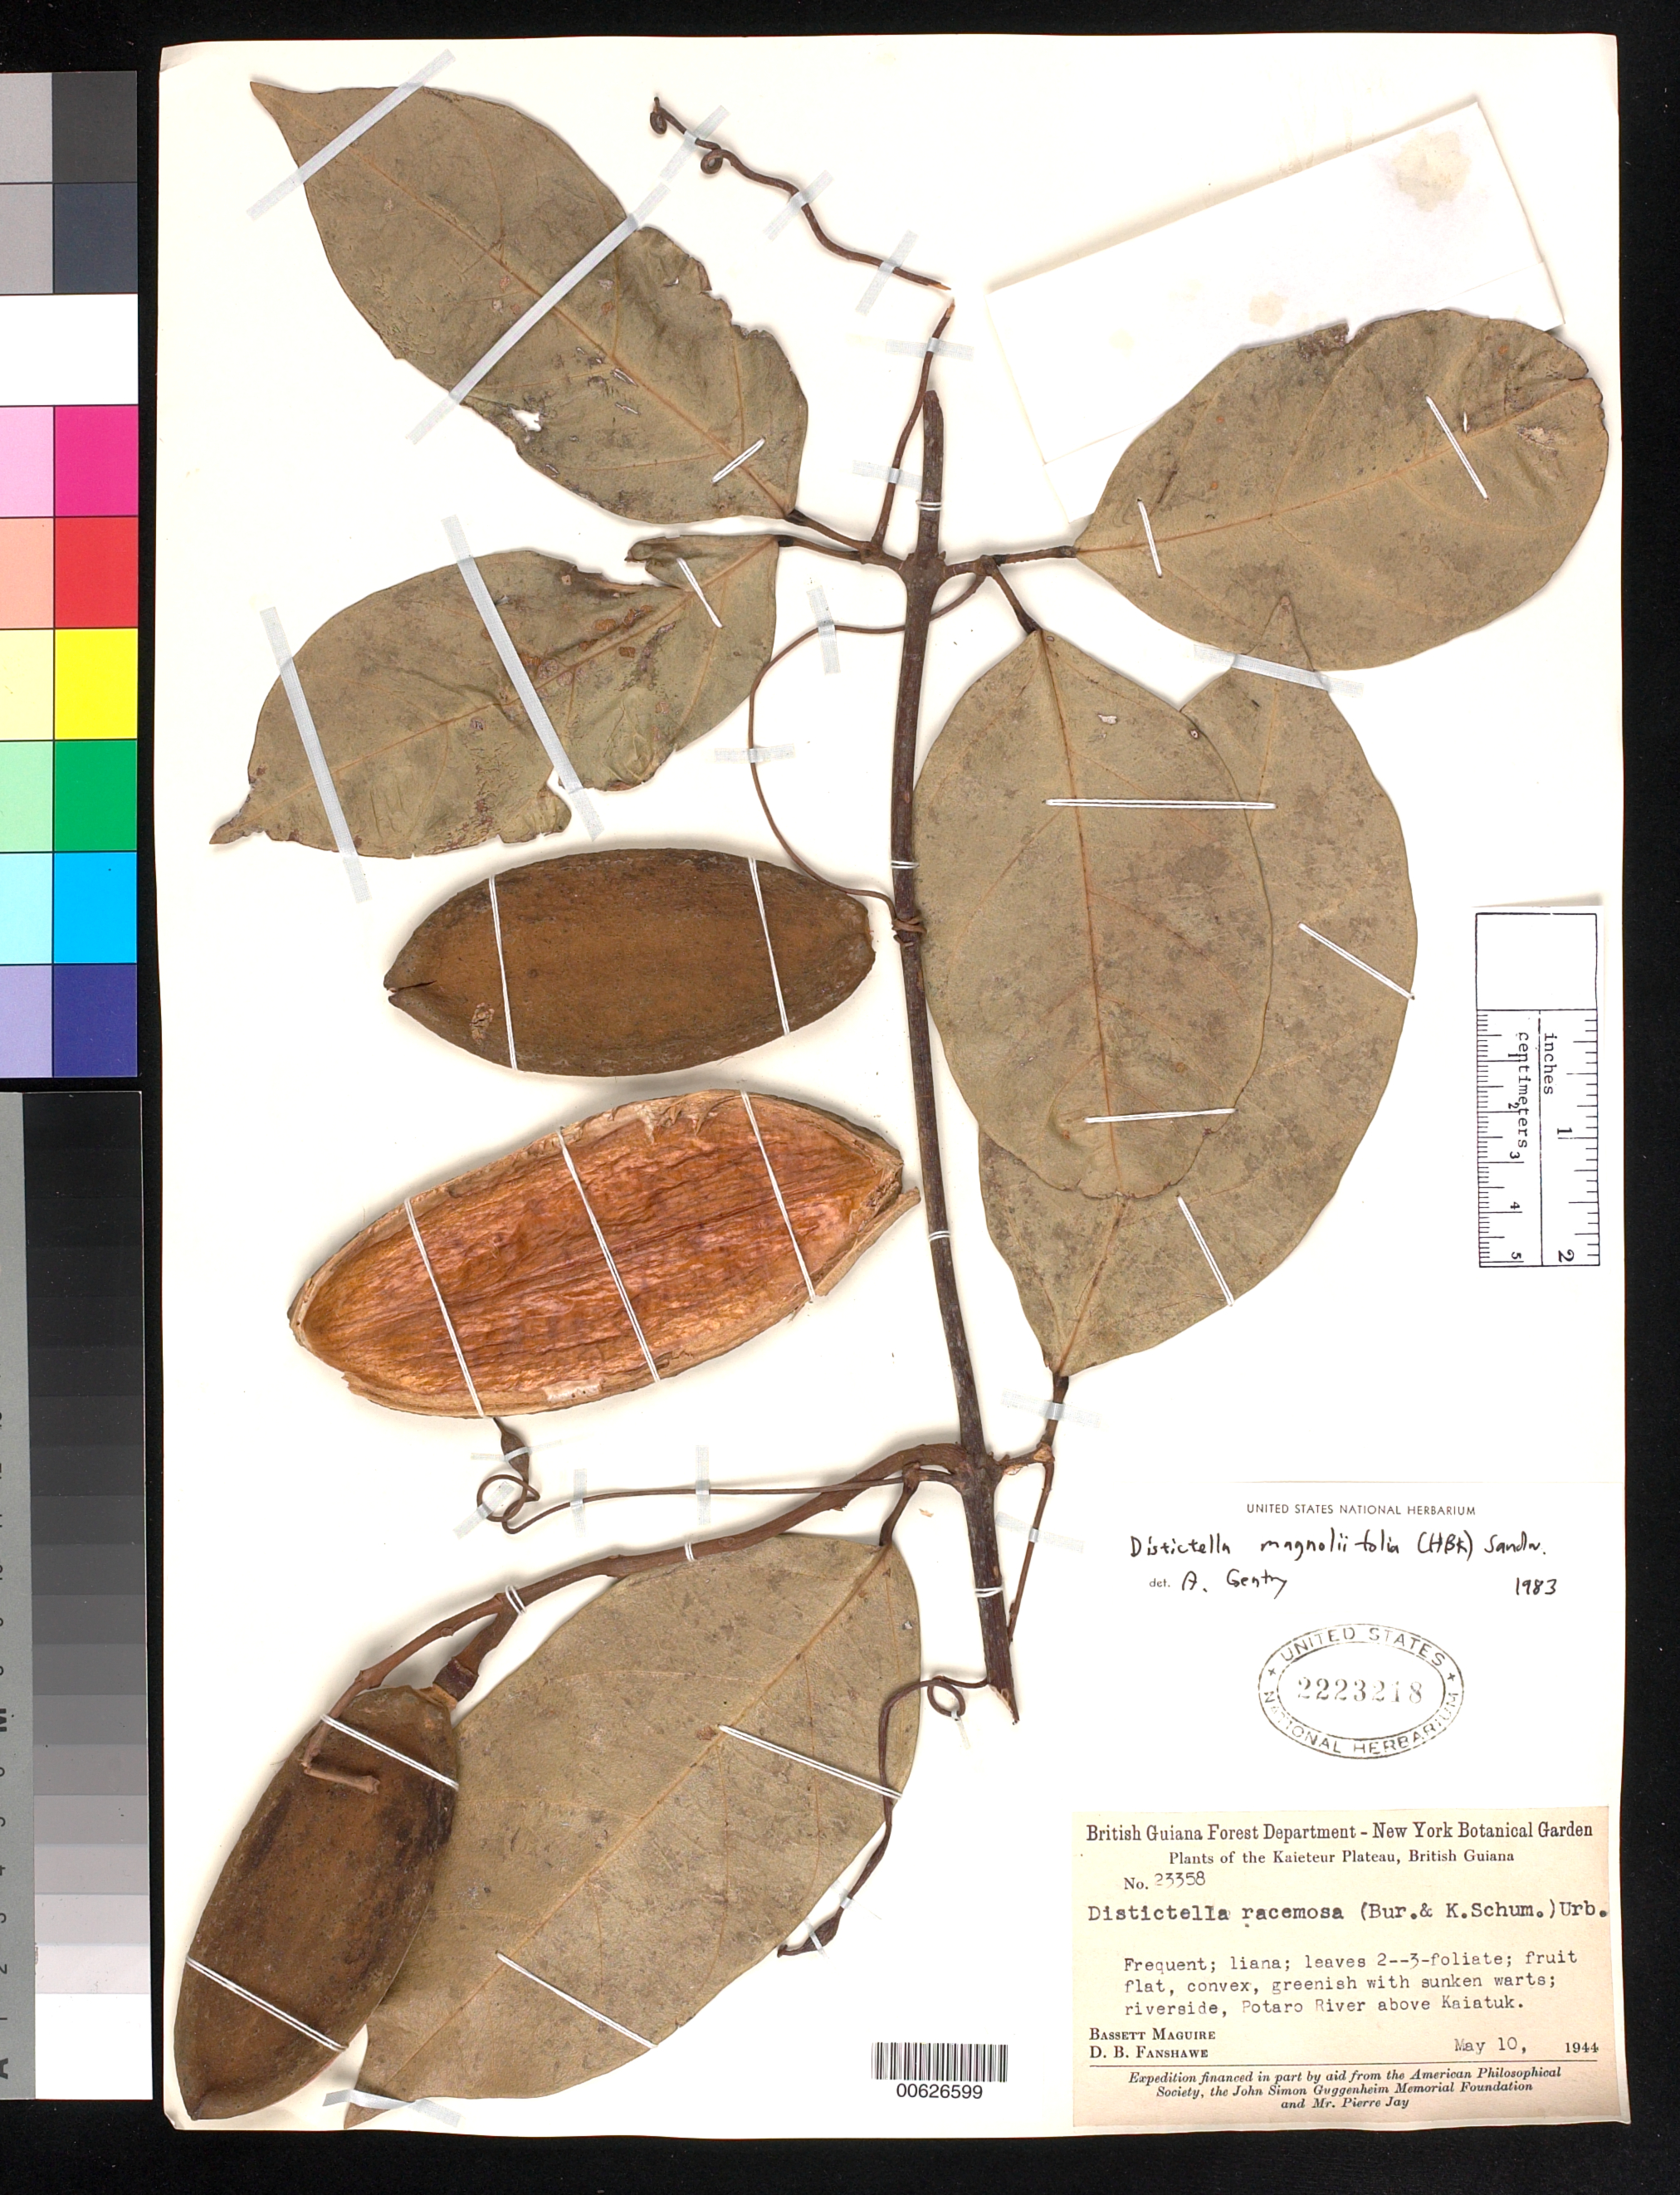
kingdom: Plantae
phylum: Tracheophyta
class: Magnoliopsida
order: Lamiales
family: Bignoniaceae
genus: Amphilophium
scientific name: Amphilophium racemosum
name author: (Bureau & K. Schum.) L.G. Lohmann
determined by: Strong, M. T., (US), Smithsonian Institution - National Museum of Natural History (UNITED STATES)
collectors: B. Maguire & D. B. Fanshawe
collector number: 23358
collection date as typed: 10-May-44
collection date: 1944-05-10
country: Guyana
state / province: Potaro-Siparuni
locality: Kaieteur Plateau, above Kaietuk, along Potaro River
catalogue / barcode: US 2223218